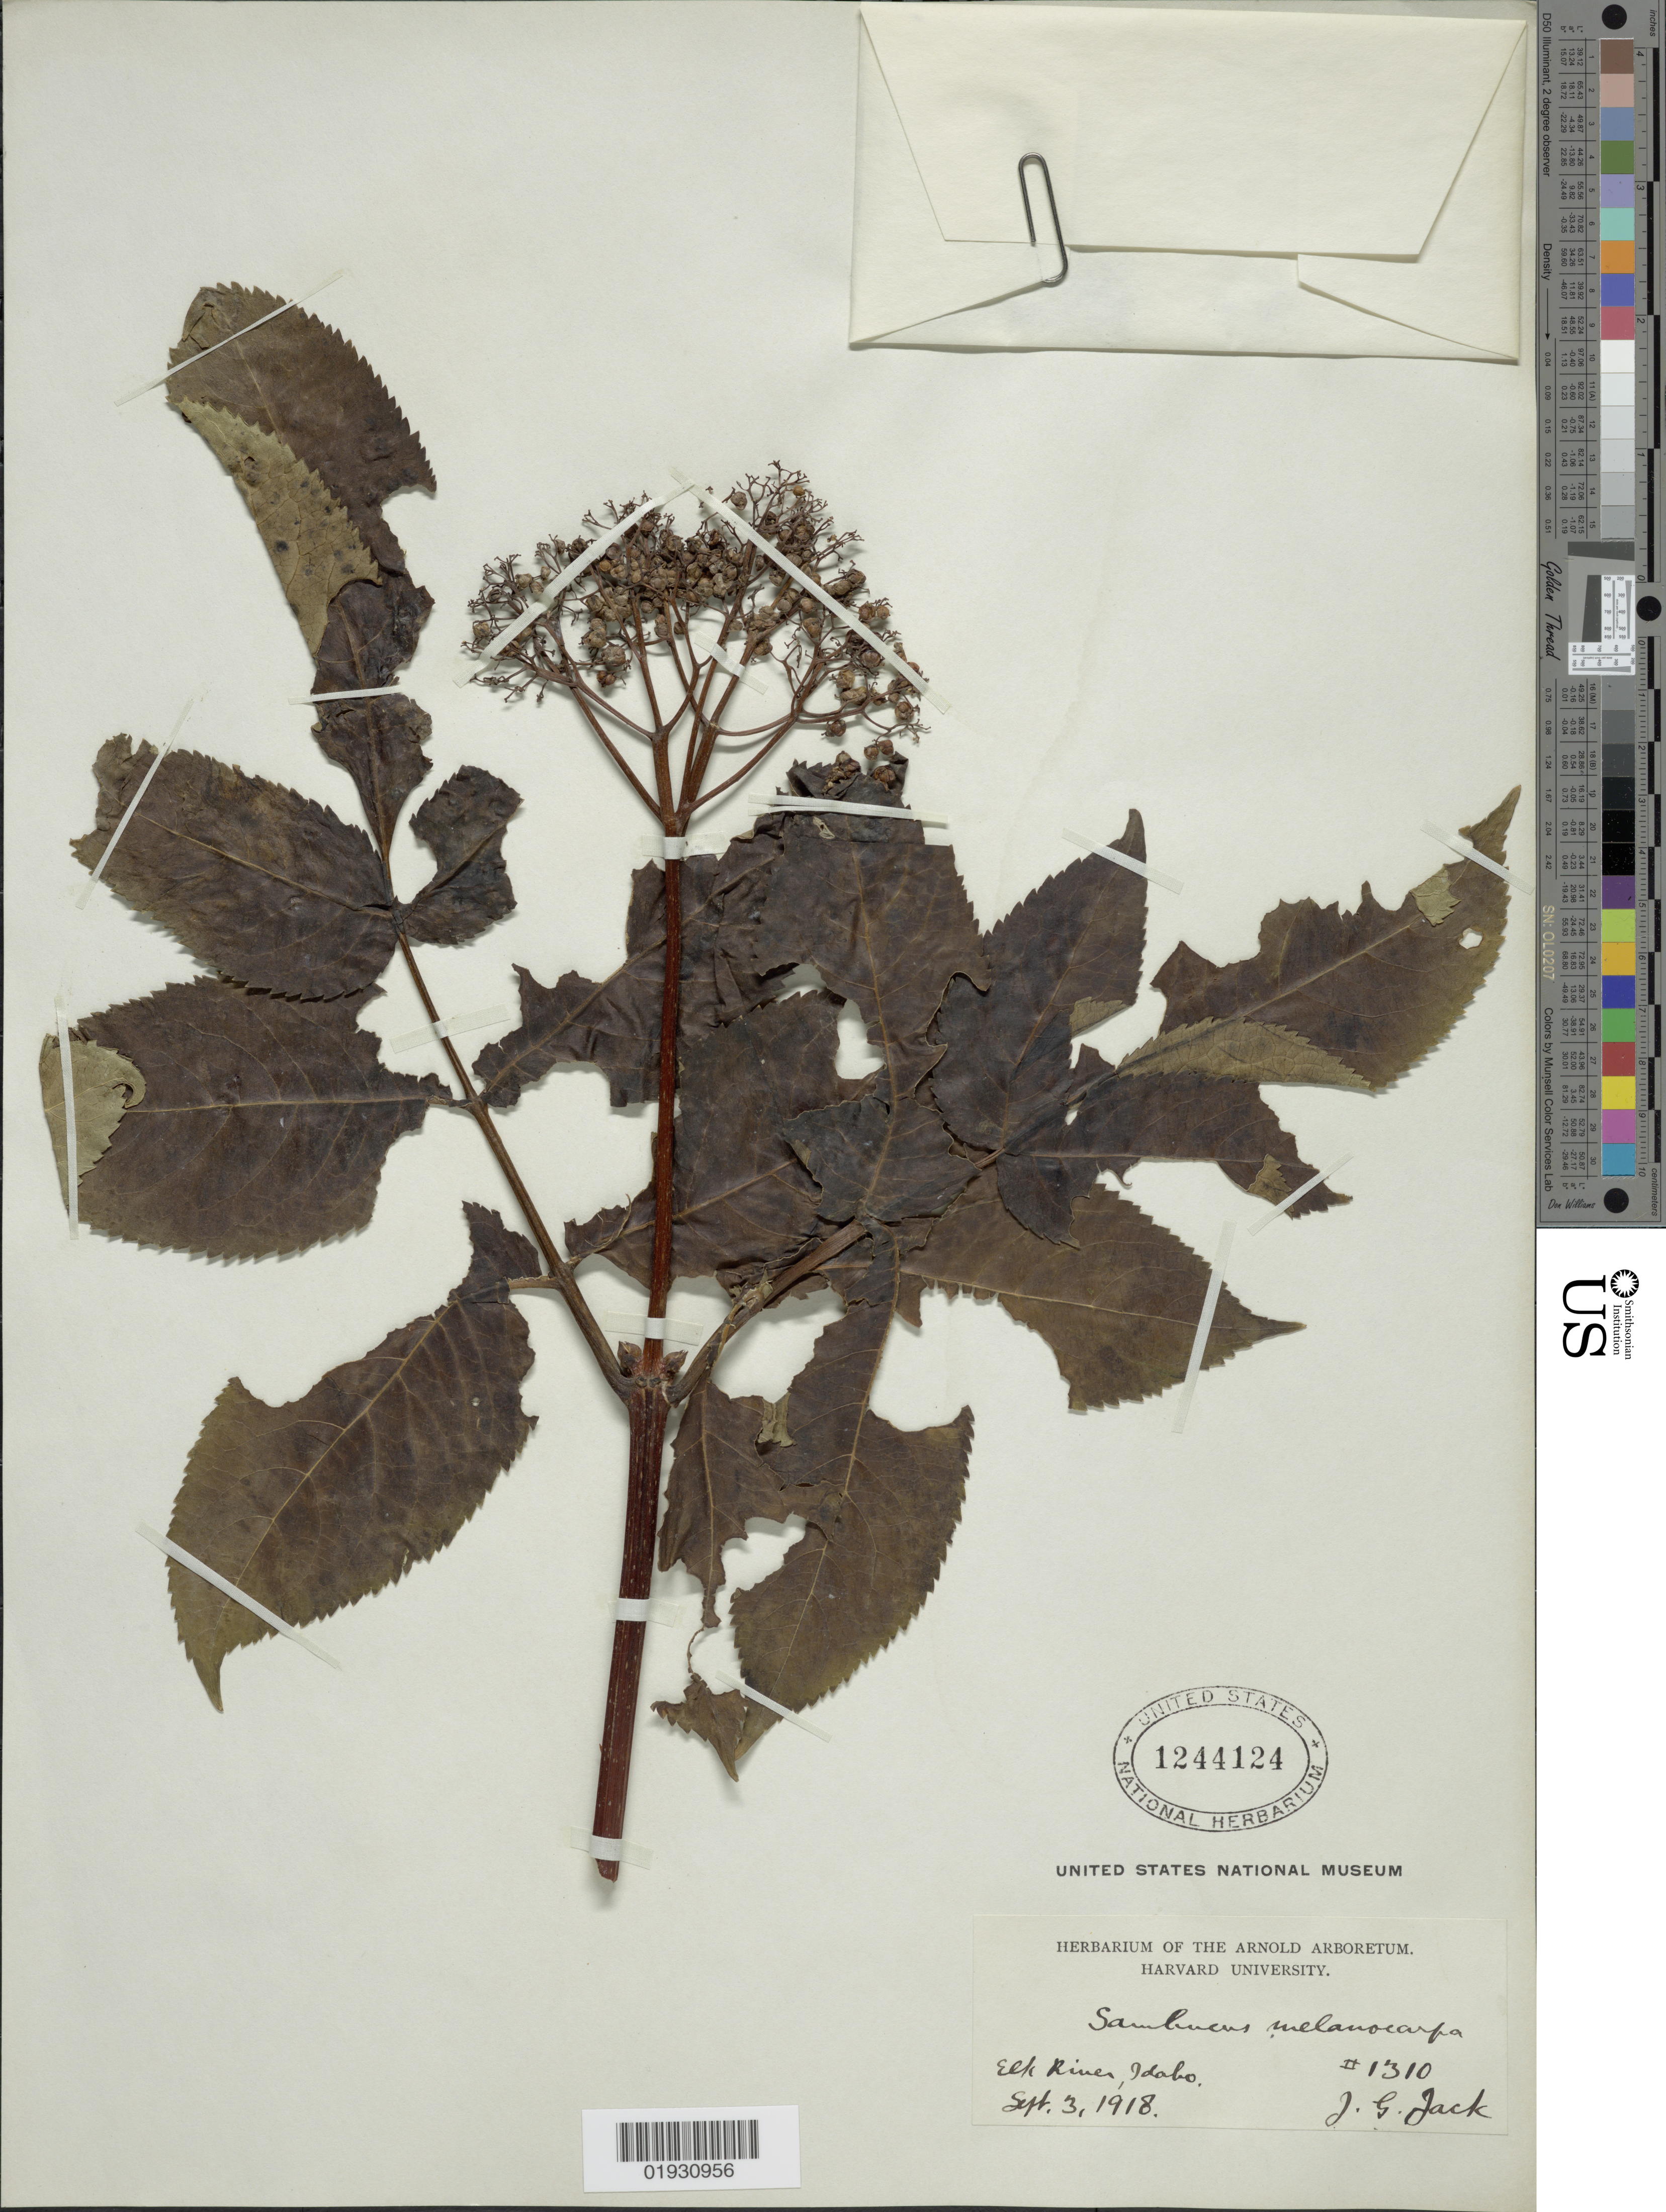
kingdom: Plantae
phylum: Tracheophyta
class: Magnoliopsida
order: Dipsacales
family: Viburnaceae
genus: Sambucus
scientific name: Sambucus melanocarpa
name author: A. Gray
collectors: J. G. Jack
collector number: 1310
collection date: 1918-09-03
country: United States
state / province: Idaho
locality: Elk River.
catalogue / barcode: US 1244124